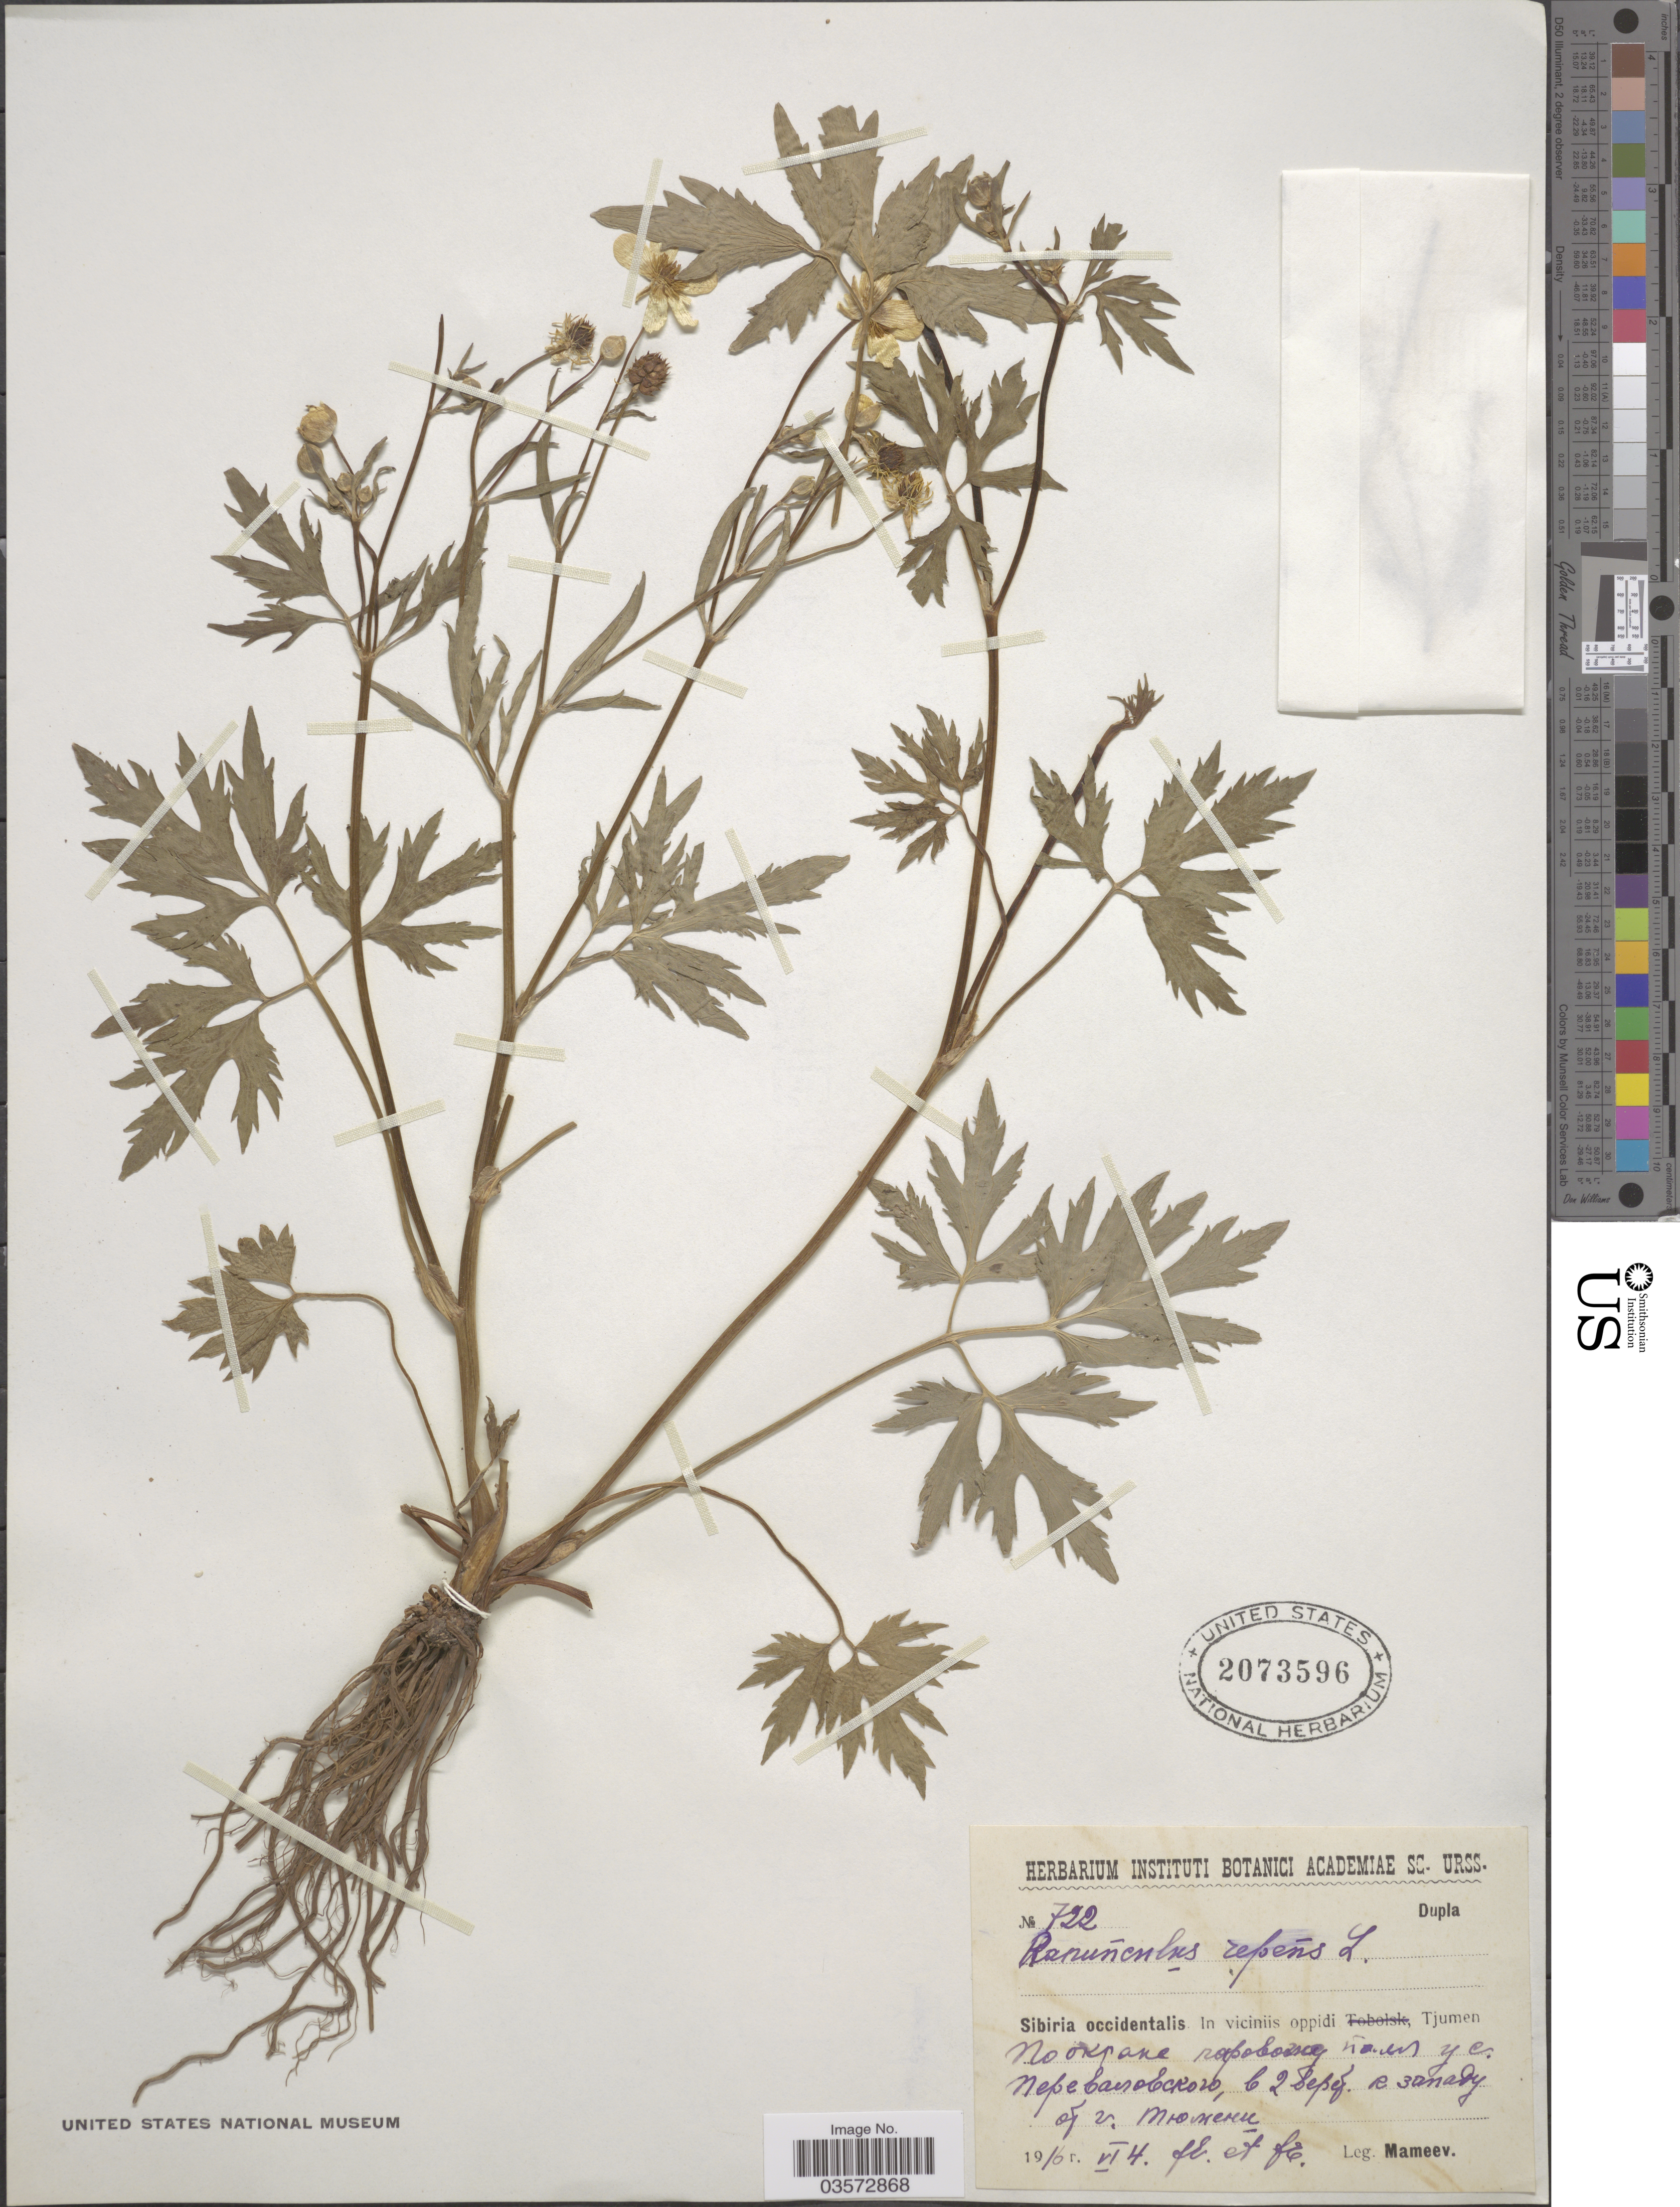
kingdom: Plantae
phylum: Tracheophyta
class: Magnoliopsida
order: Ranunculales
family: Ranunculaceae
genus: Ranunculus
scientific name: Ranunculus repens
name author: L.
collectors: Mameev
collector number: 722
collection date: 1916-06-04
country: Russian Federation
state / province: Tyumen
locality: Sibiria occidentalis. In viciniis oppidi, Tjumen X.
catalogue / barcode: US 2073596